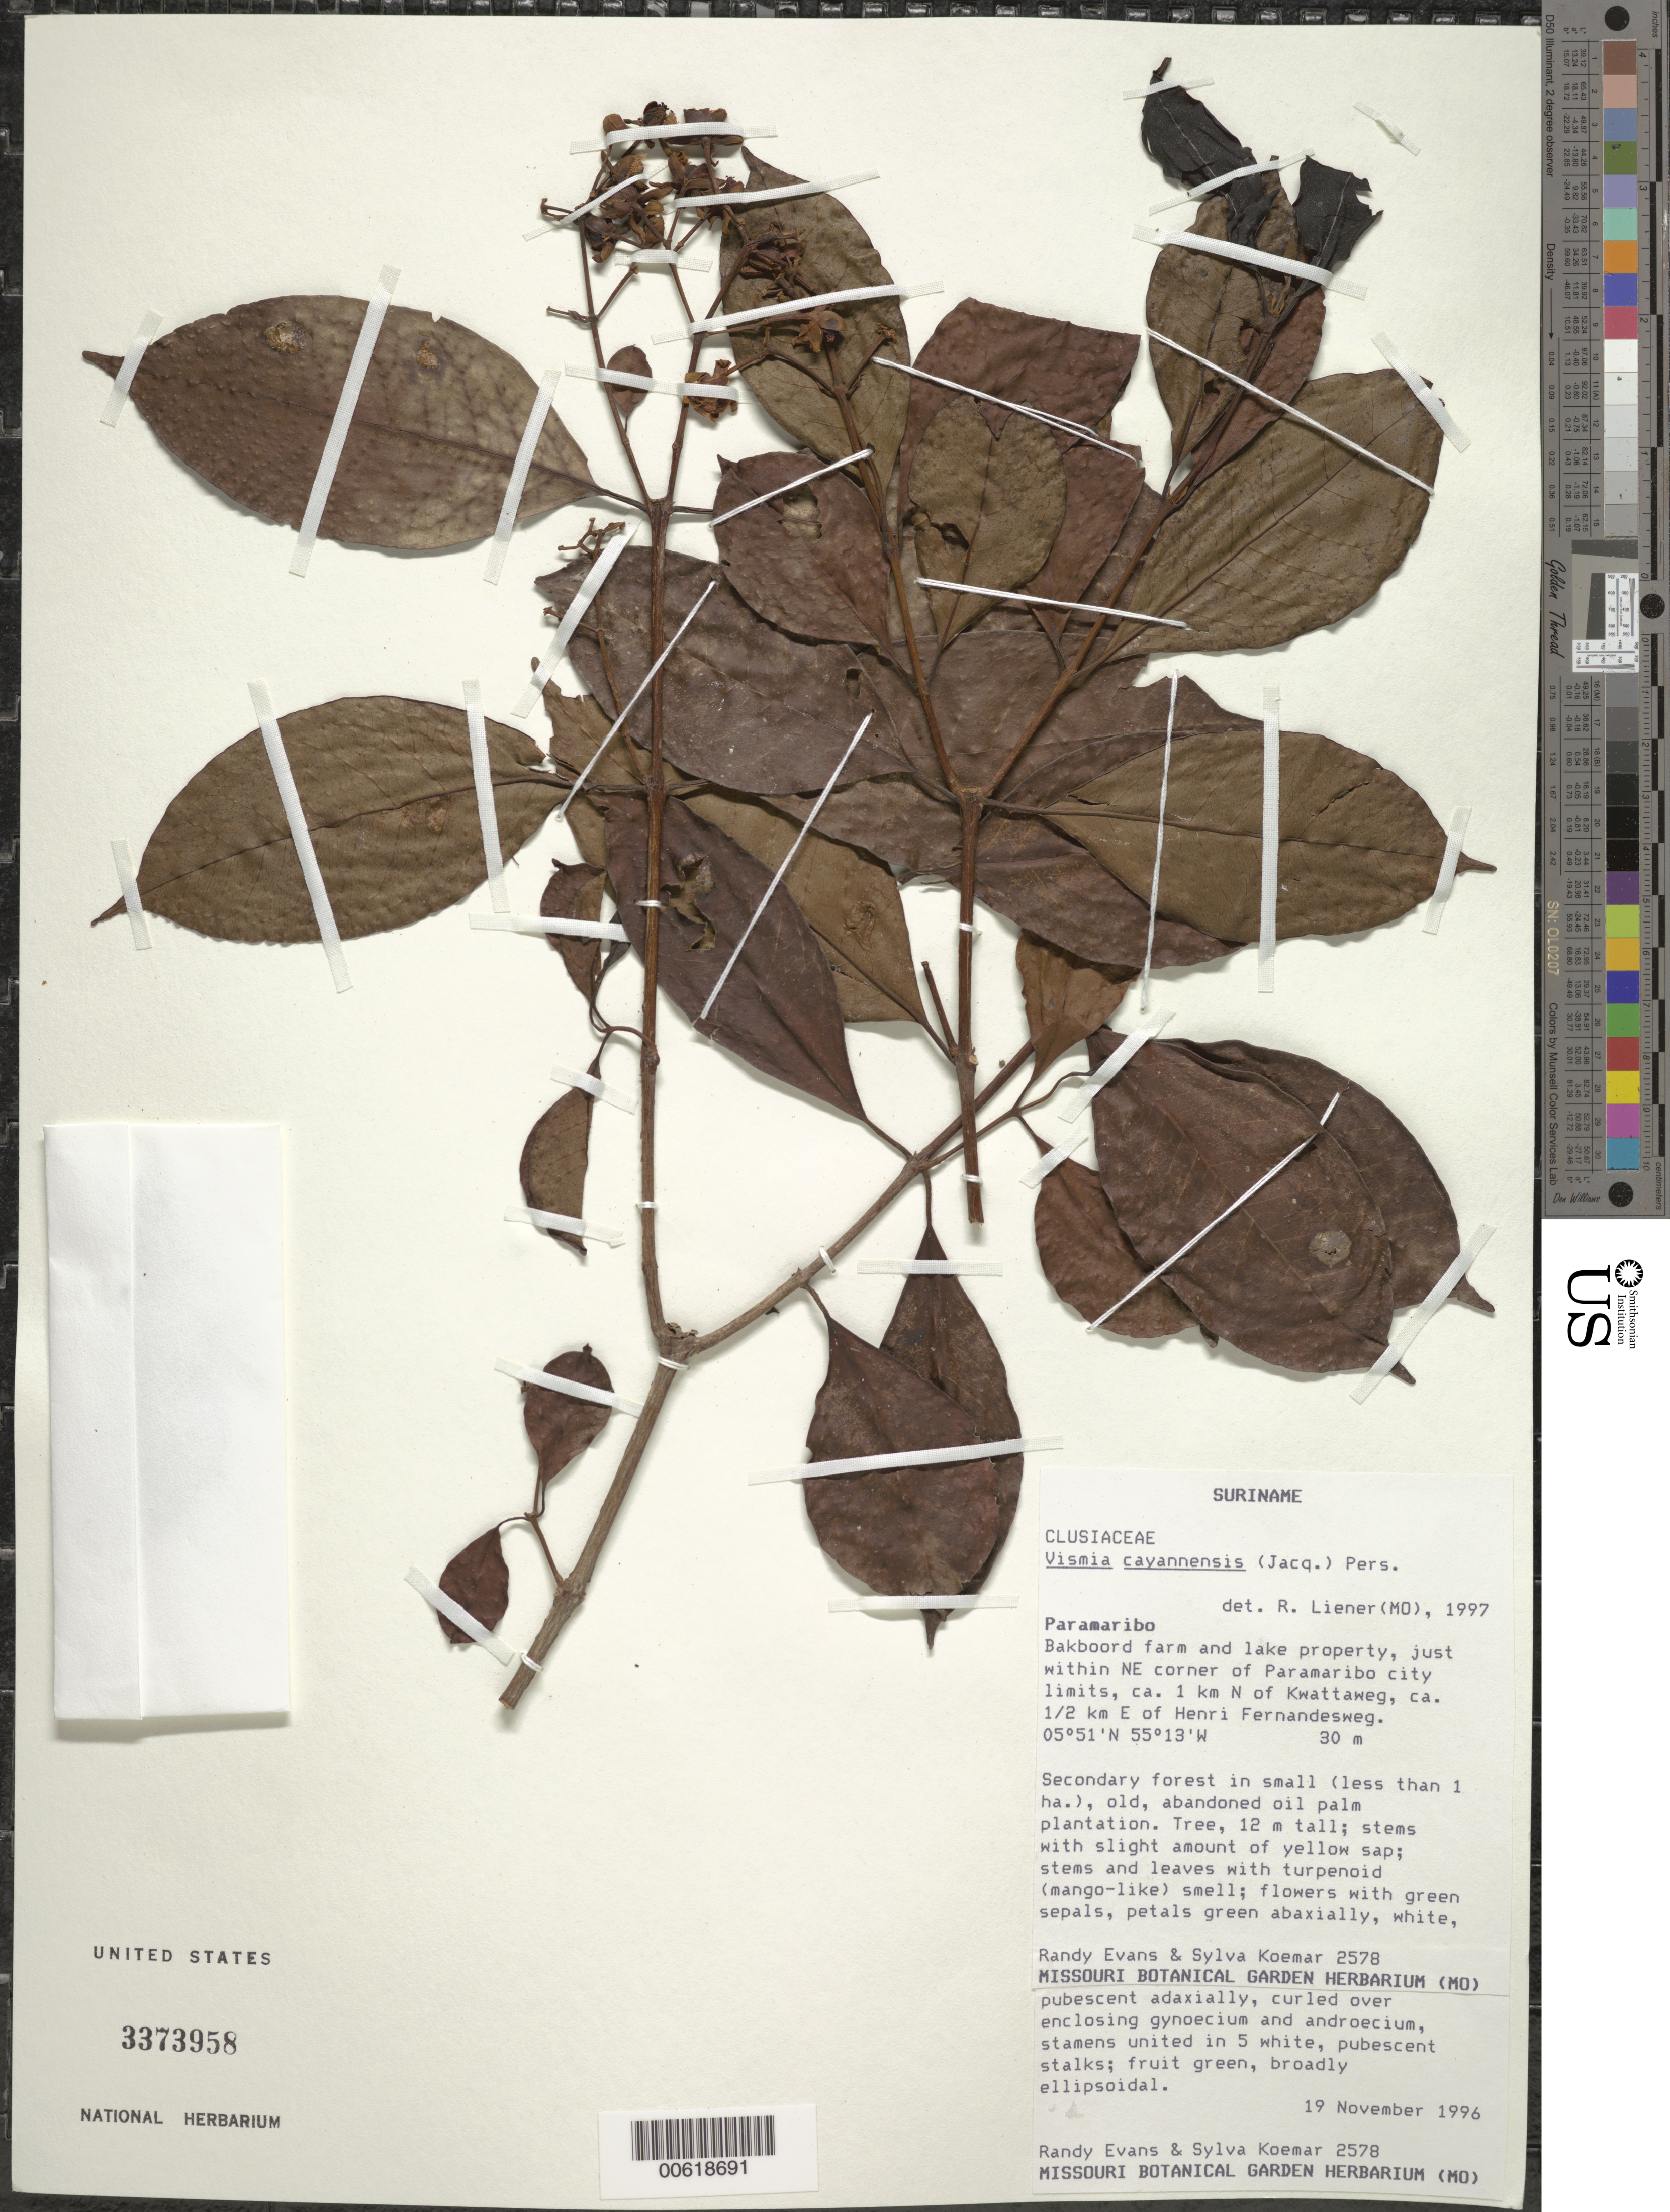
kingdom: Plantae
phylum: Tracheophyta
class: Magnoliopsida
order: Malpighiales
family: Hypericaceae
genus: Vismia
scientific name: Vismia cayennensis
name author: (Jacq.) Pers.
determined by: Liesner, R. L.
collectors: R. Evans & S. Koemar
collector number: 2578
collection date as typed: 19-Nov-96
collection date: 1996-11-19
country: Suriname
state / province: Paramaribo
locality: Bakboord farm and lake property, just within NE corner of Paramaribo city limits, ca. 1 km N of Kwattaweg, ca 1/2 km E of Henri Fernandesweg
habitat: Secondary forest in small (less than 1ha), old, abandoned oil palm plantation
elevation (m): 30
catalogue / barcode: US 3373958